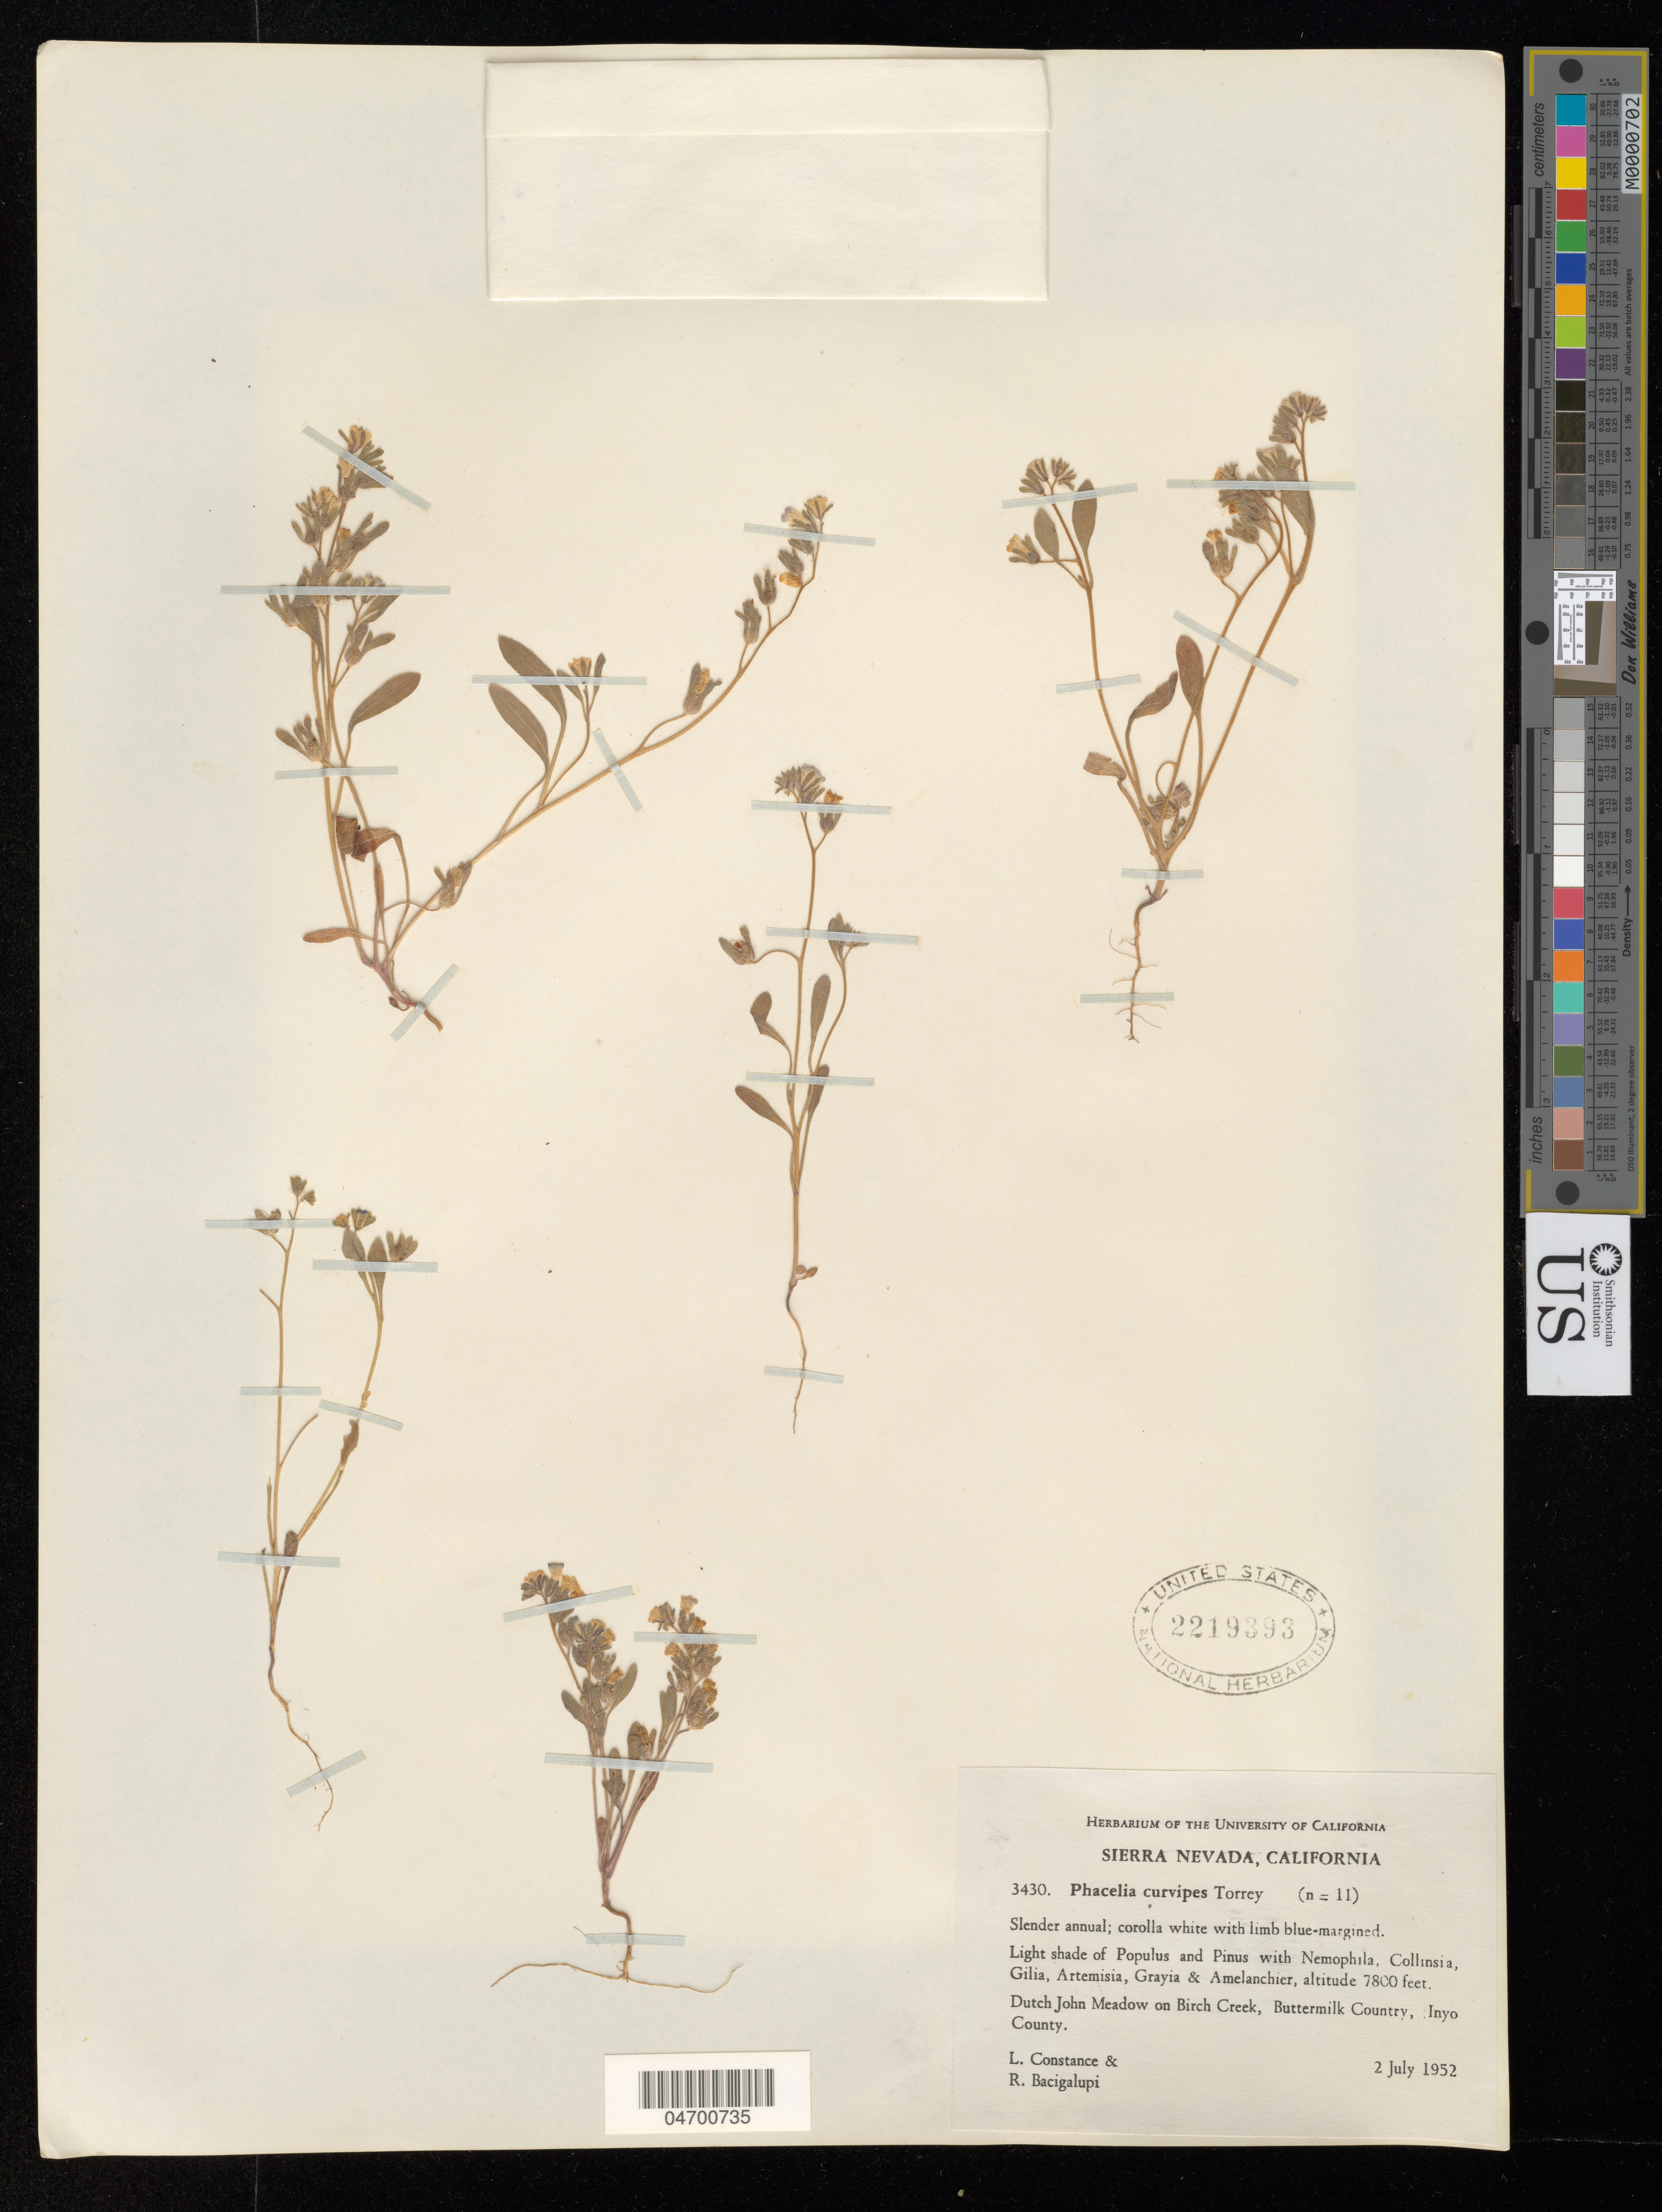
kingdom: Plantae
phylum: Tracheophyta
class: Magnoliopsida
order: Boraginales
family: Hydrophyllaceae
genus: Phacelia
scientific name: Phacelia curvipes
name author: Torr. in C. King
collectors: L. Constance & R. Bacigalupi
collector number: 3430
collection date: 1952-07-02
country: United States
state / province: California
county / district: Inyo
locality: Sierra Nevada. Dutch John Meadow on Birch Creek, Buttermilk Country, Inyo County.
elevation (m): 2377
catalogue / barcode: US 2219393